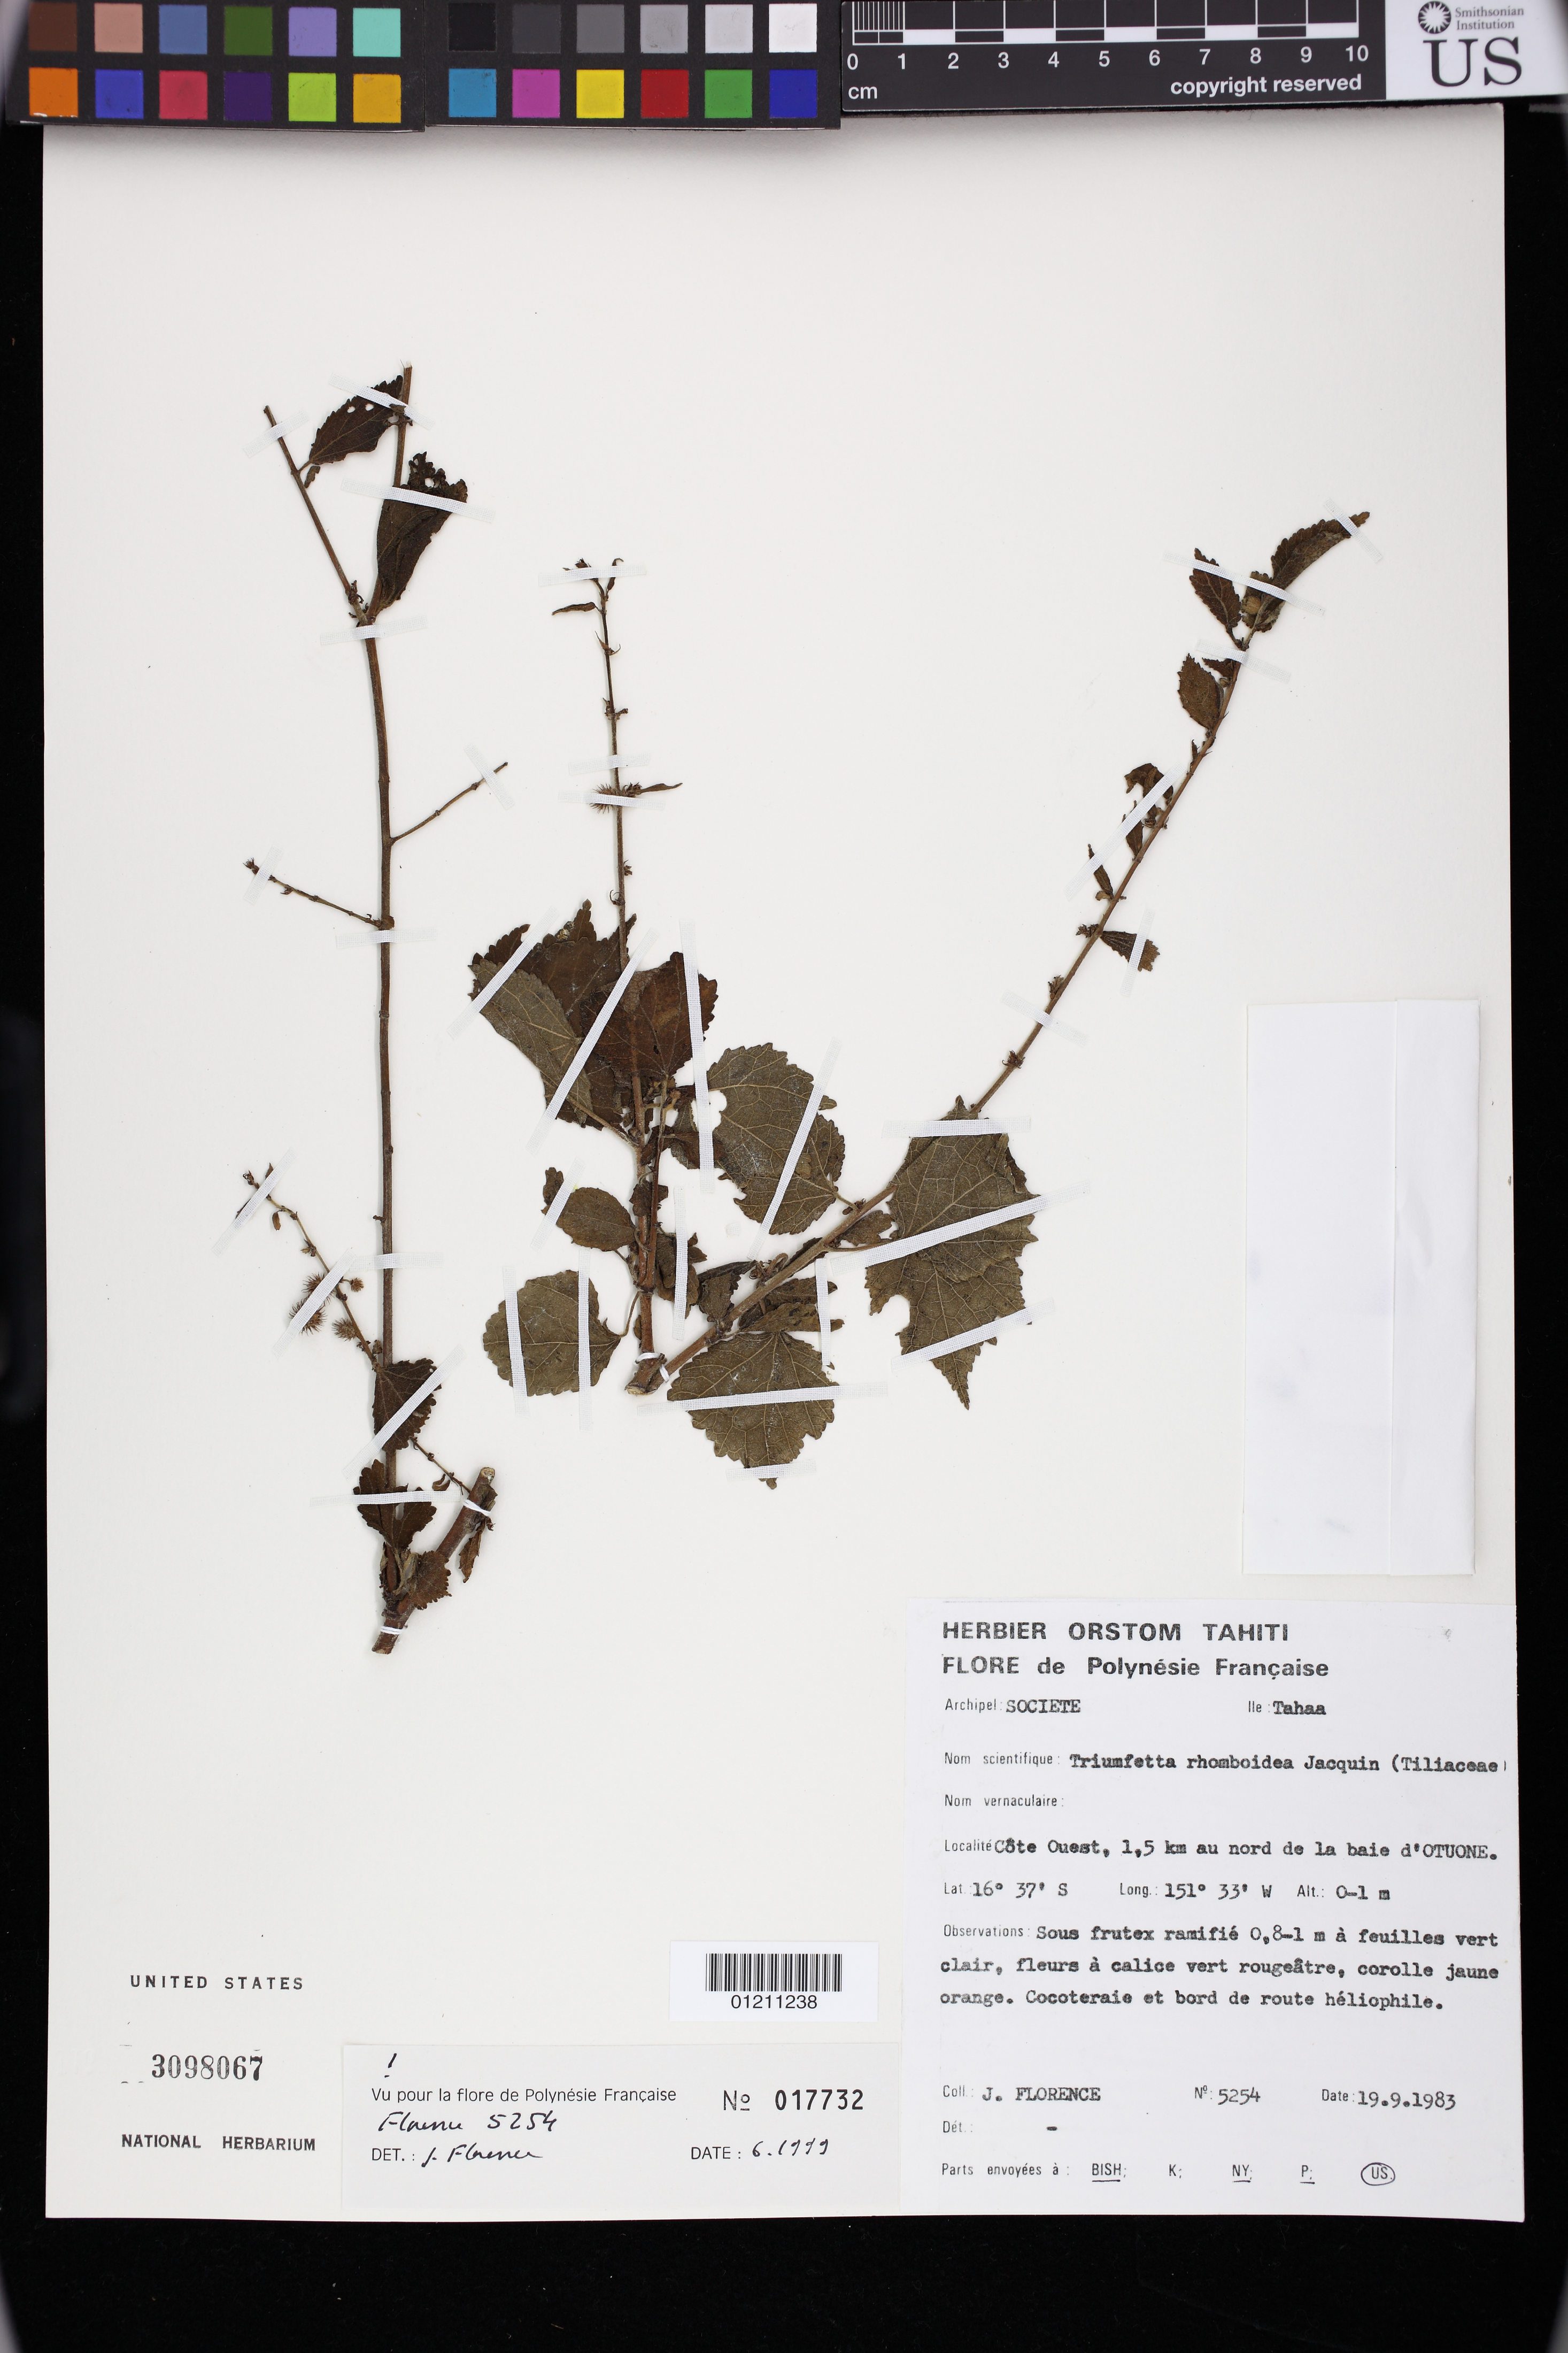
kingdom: Plantae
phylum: Tracheophyta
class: Magnoliopsida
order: Malvales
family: Malvaceae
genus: Triumfetta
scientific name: Triumfetta rhomboidea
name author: Jacq.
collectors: J. Florence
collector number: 5254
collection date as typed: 19 Sep 1983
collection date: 1983-09-19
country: French Polynesia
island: Tahaa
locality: Polynesie Francaise. Archipel: Society.. Ile: Tahaa. Cote Quest, 1.5 km au nord de las baie d'Otuone.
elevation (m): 0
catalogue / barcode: US 3098067